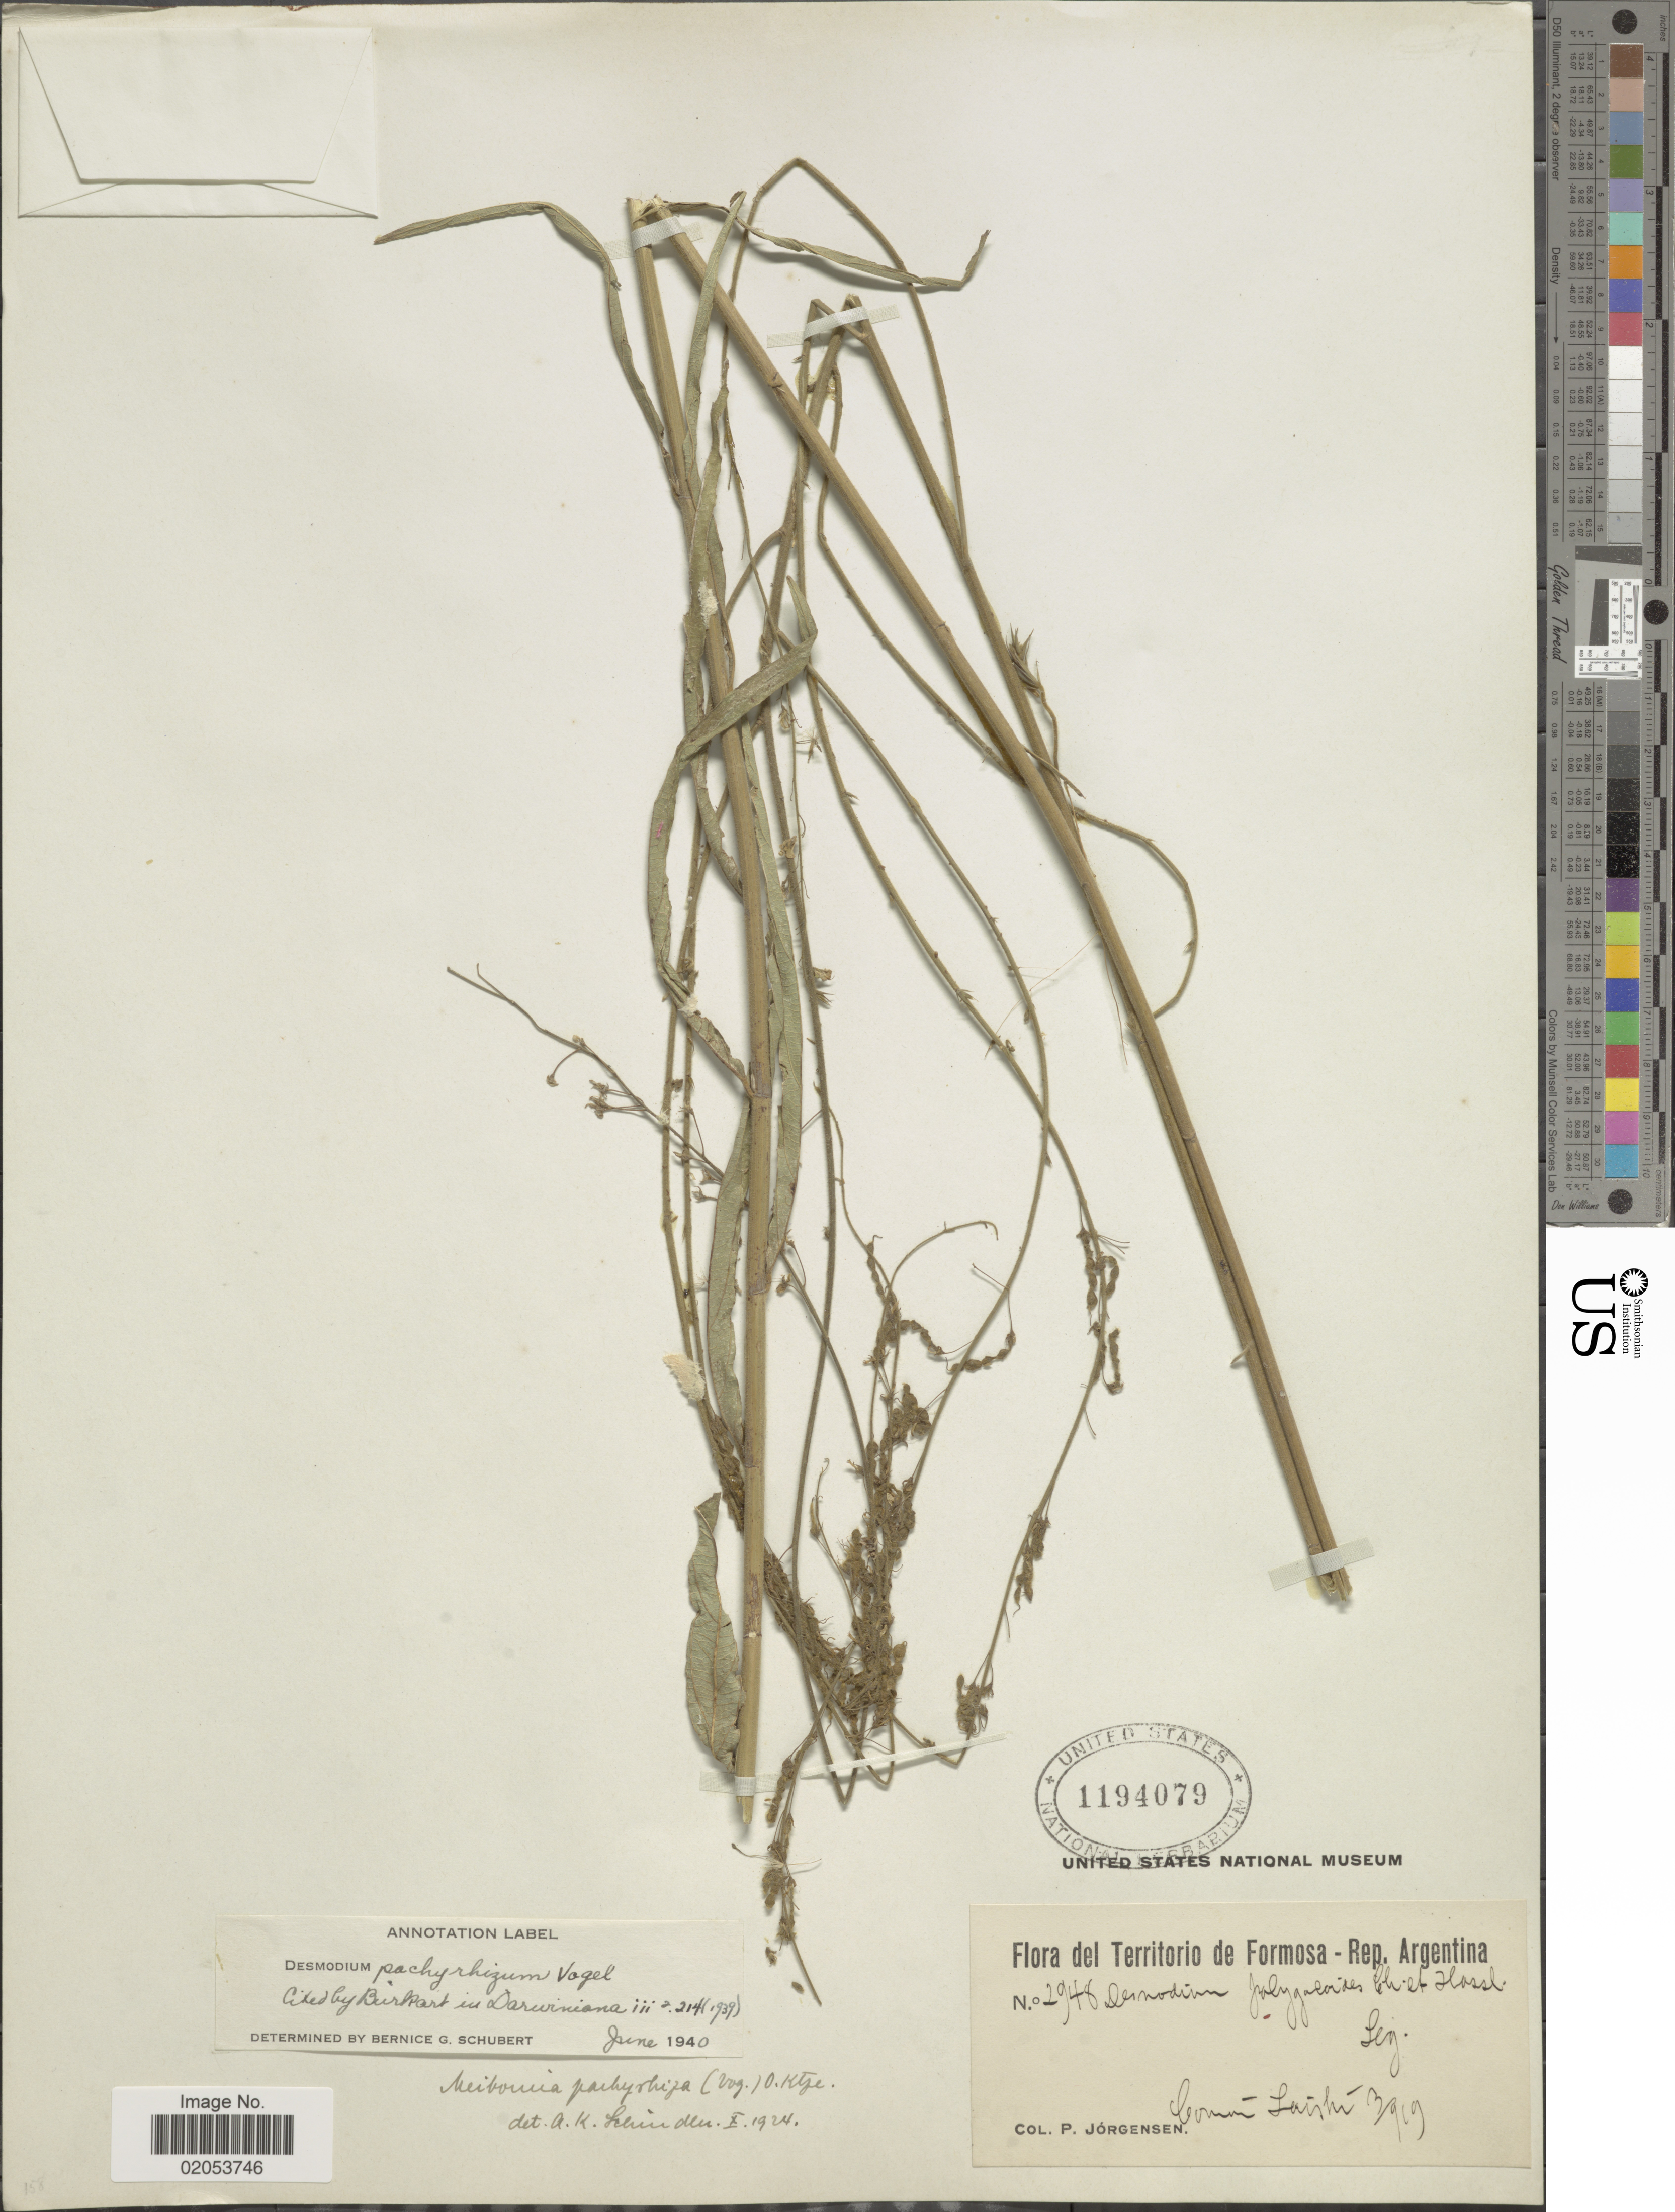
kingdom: Plantae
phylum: Tracheophyta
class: Magnoliopsida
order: Fabales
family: Fabaceae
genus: Desmodium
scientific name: Desmodium pachyrrhizum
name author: Vogel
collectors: P. Jörgensen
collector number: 2948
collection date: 1919-03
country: Argentina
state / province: Formosa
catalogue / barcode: US 1194079